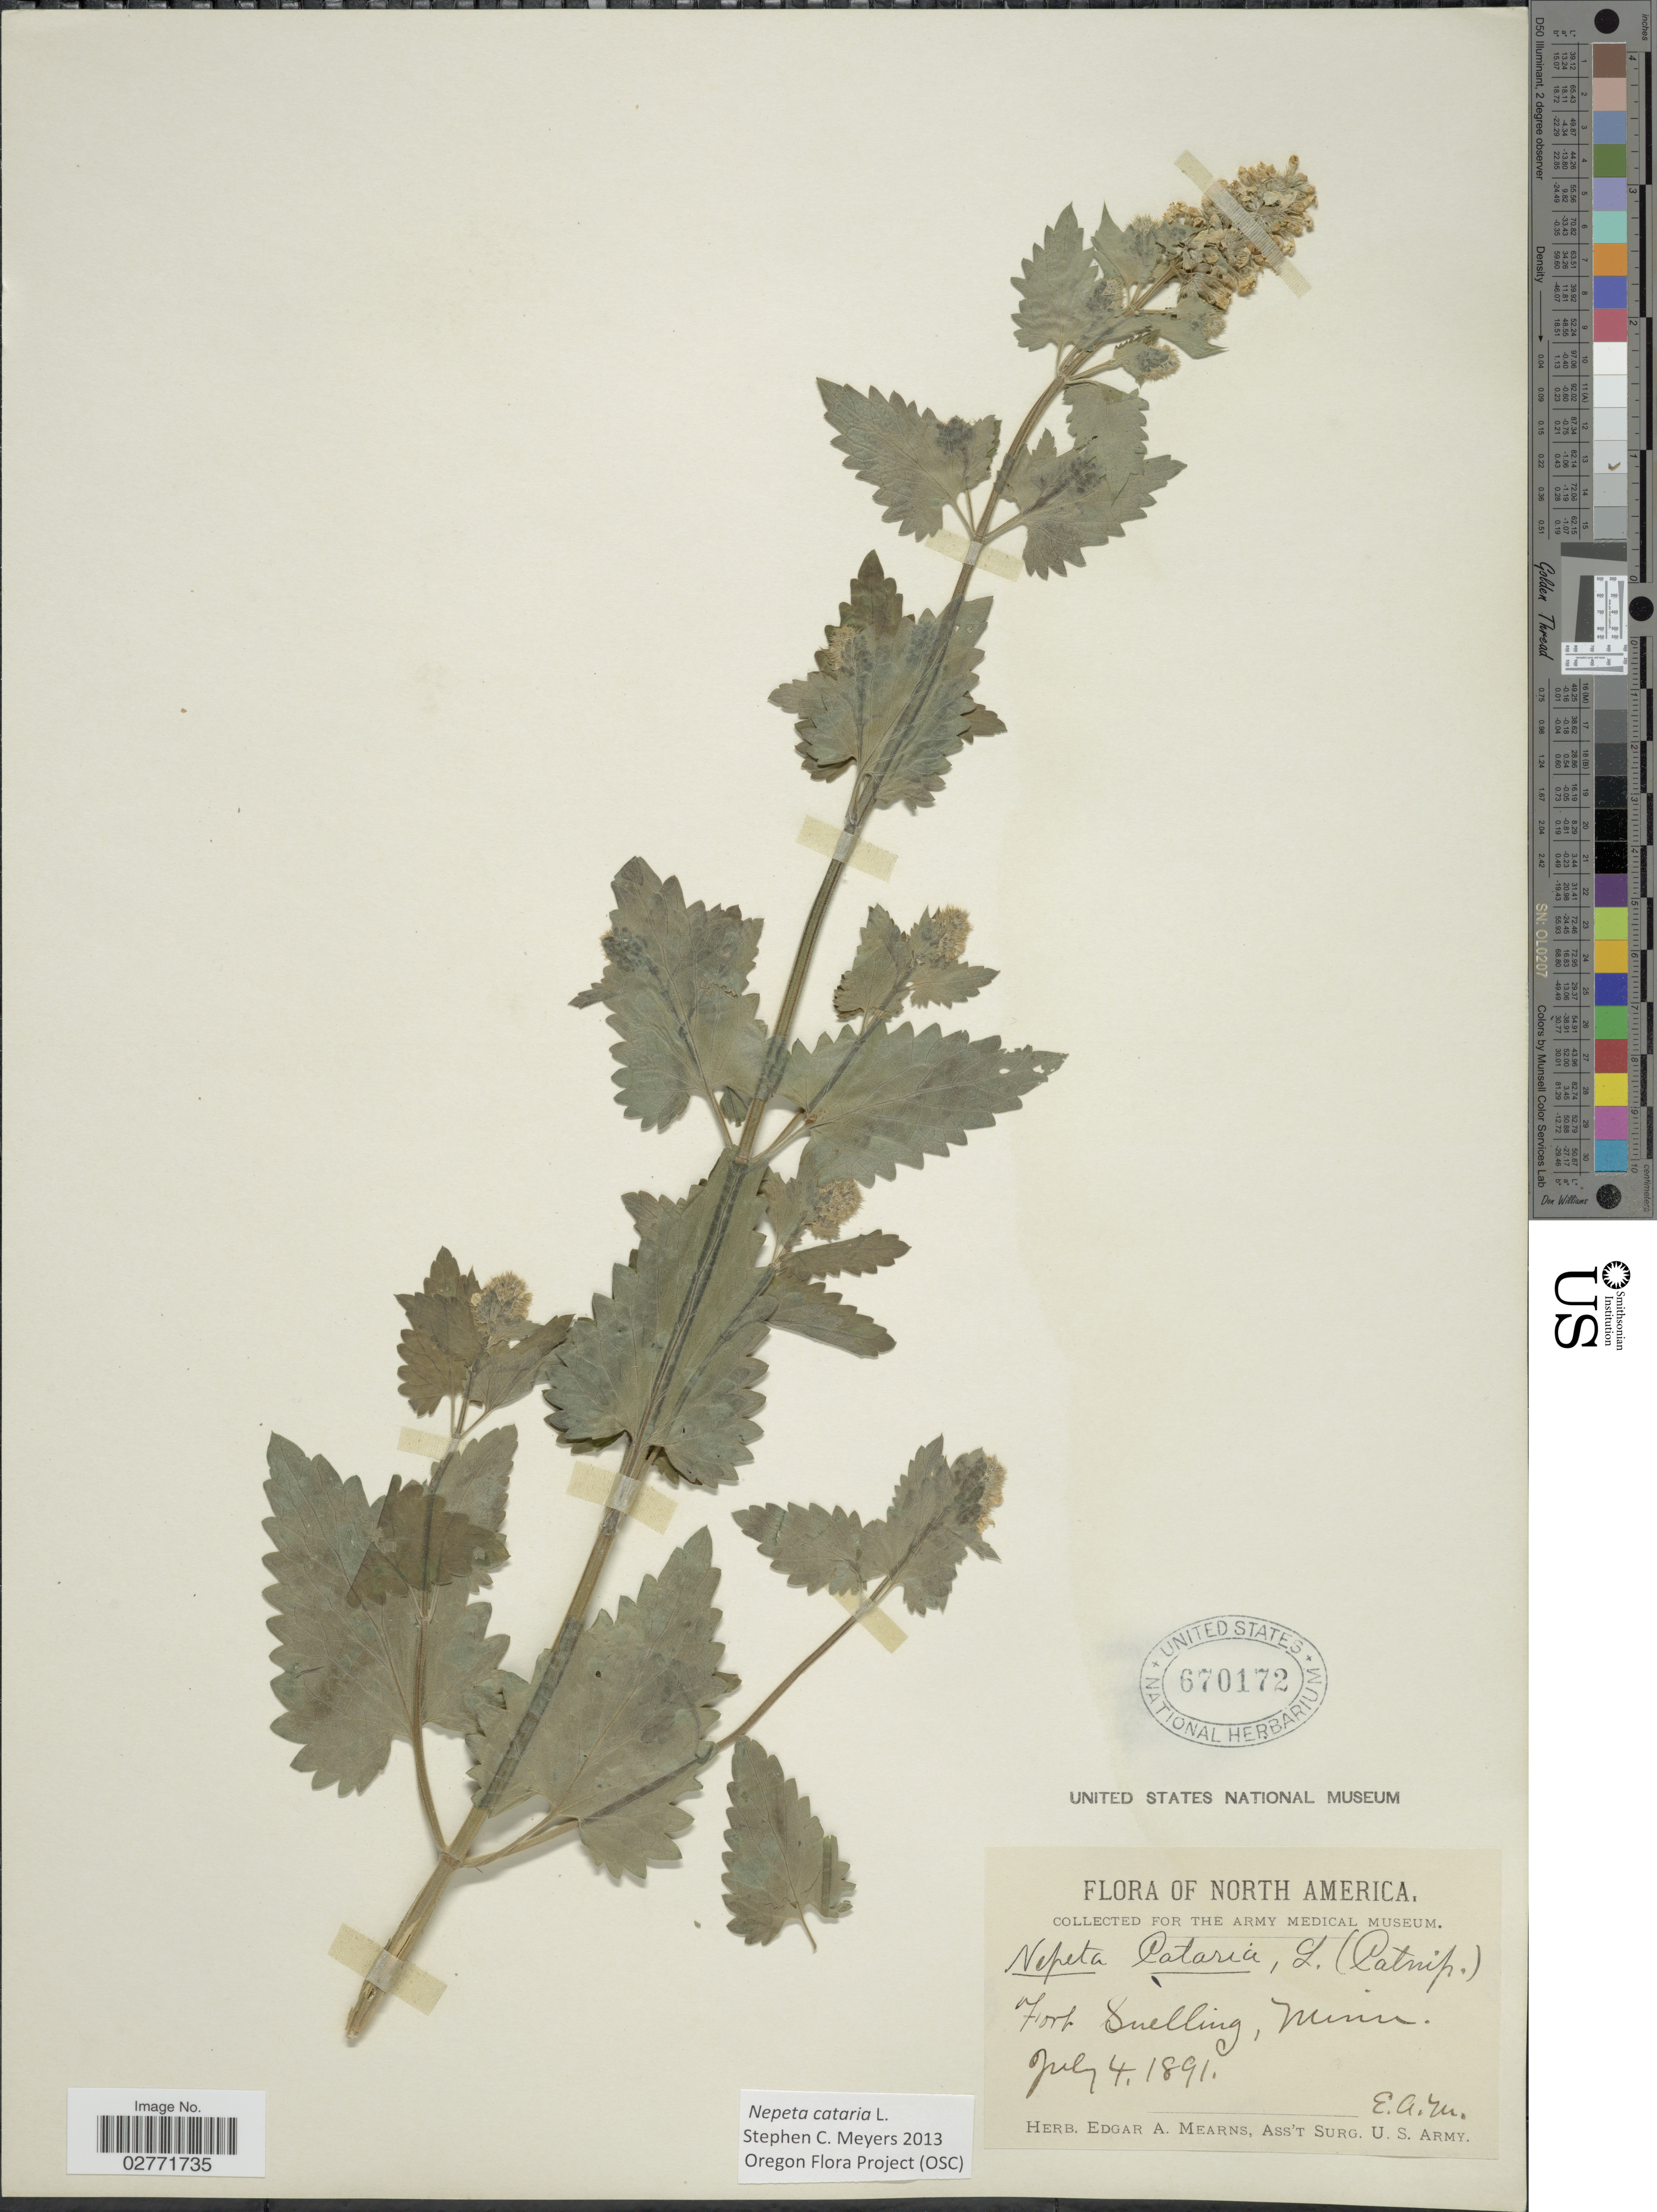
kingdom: Plantae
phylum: Tracheophyta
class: Magnoliopsida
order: Lamiales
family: Lamiaceae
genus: Nepeta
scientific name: Nepeta cataria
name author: L.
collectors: E. A. Mearns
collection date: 1891-07-04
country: United States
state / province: Minnesota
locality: Fort Snelling.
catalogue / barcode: US 670172